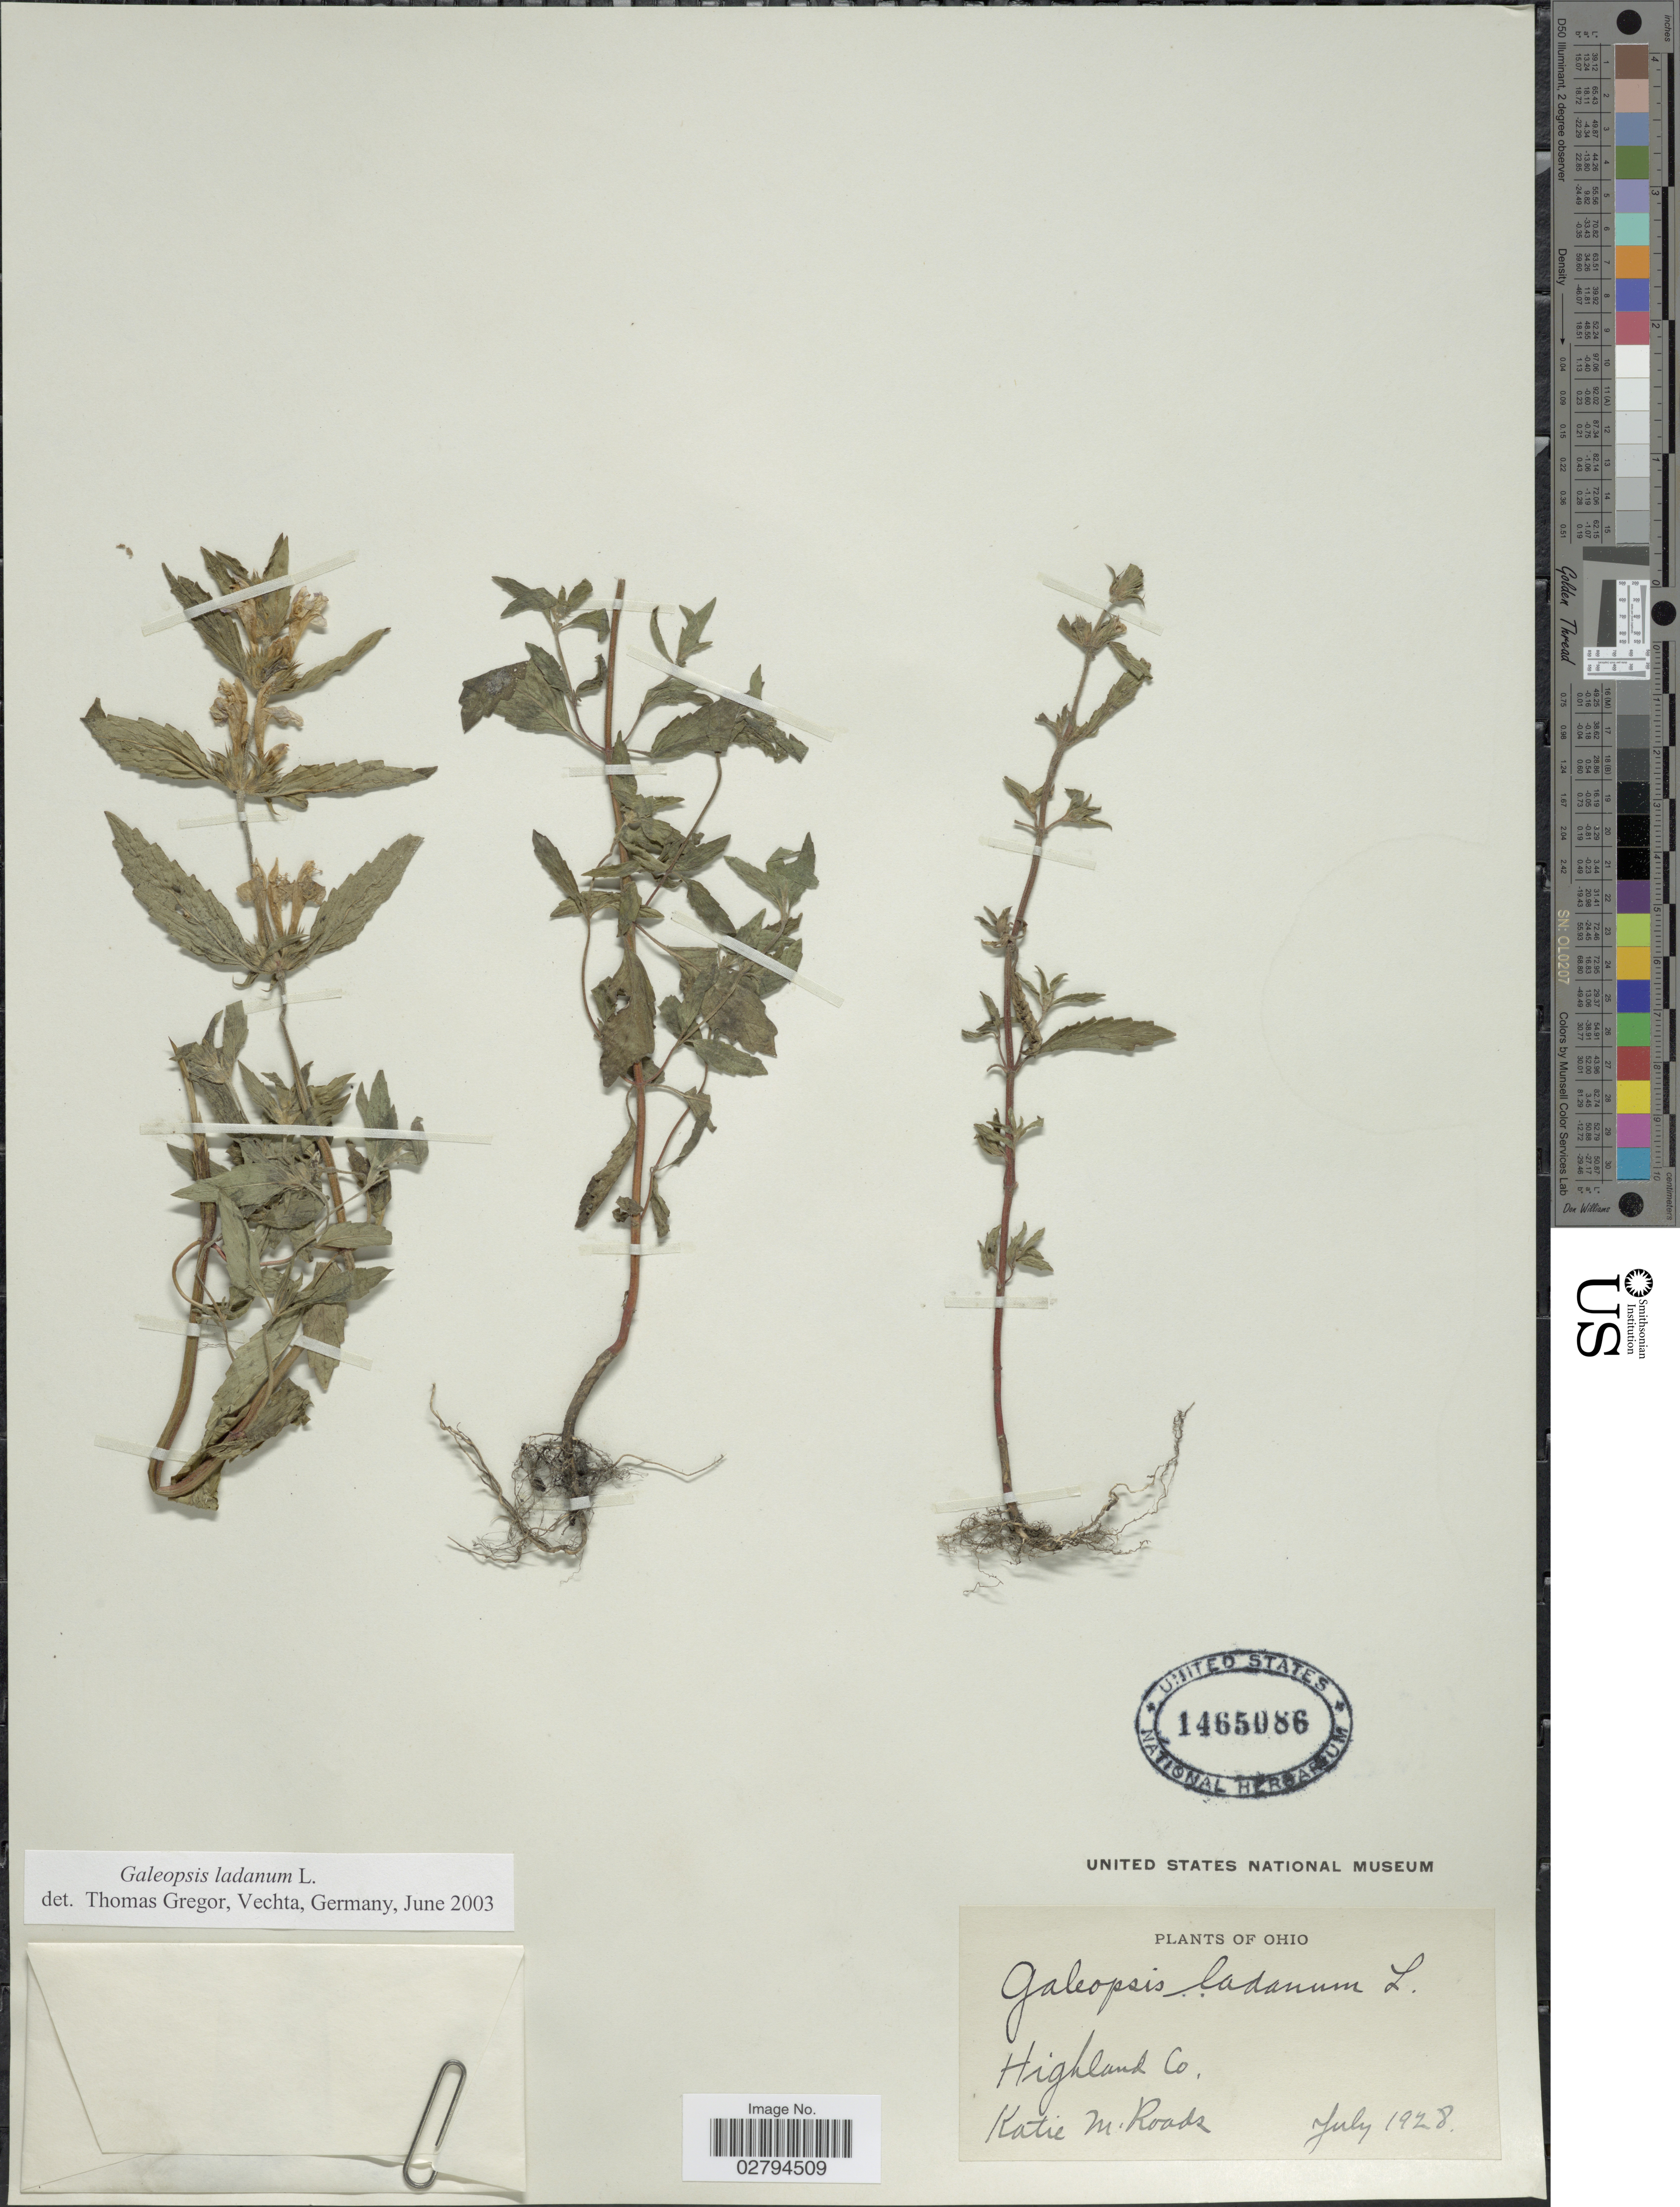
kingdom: Plantae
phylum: Tracheophyta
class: Magnoliopsida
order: Lamiales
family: Lamiaceae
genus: Galeopsis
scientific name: Galeopsis ladanum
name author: L.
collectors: K. Roads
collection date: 1928-07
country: United States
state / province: Ohio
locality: Highland Co.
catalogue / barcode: US 1465086